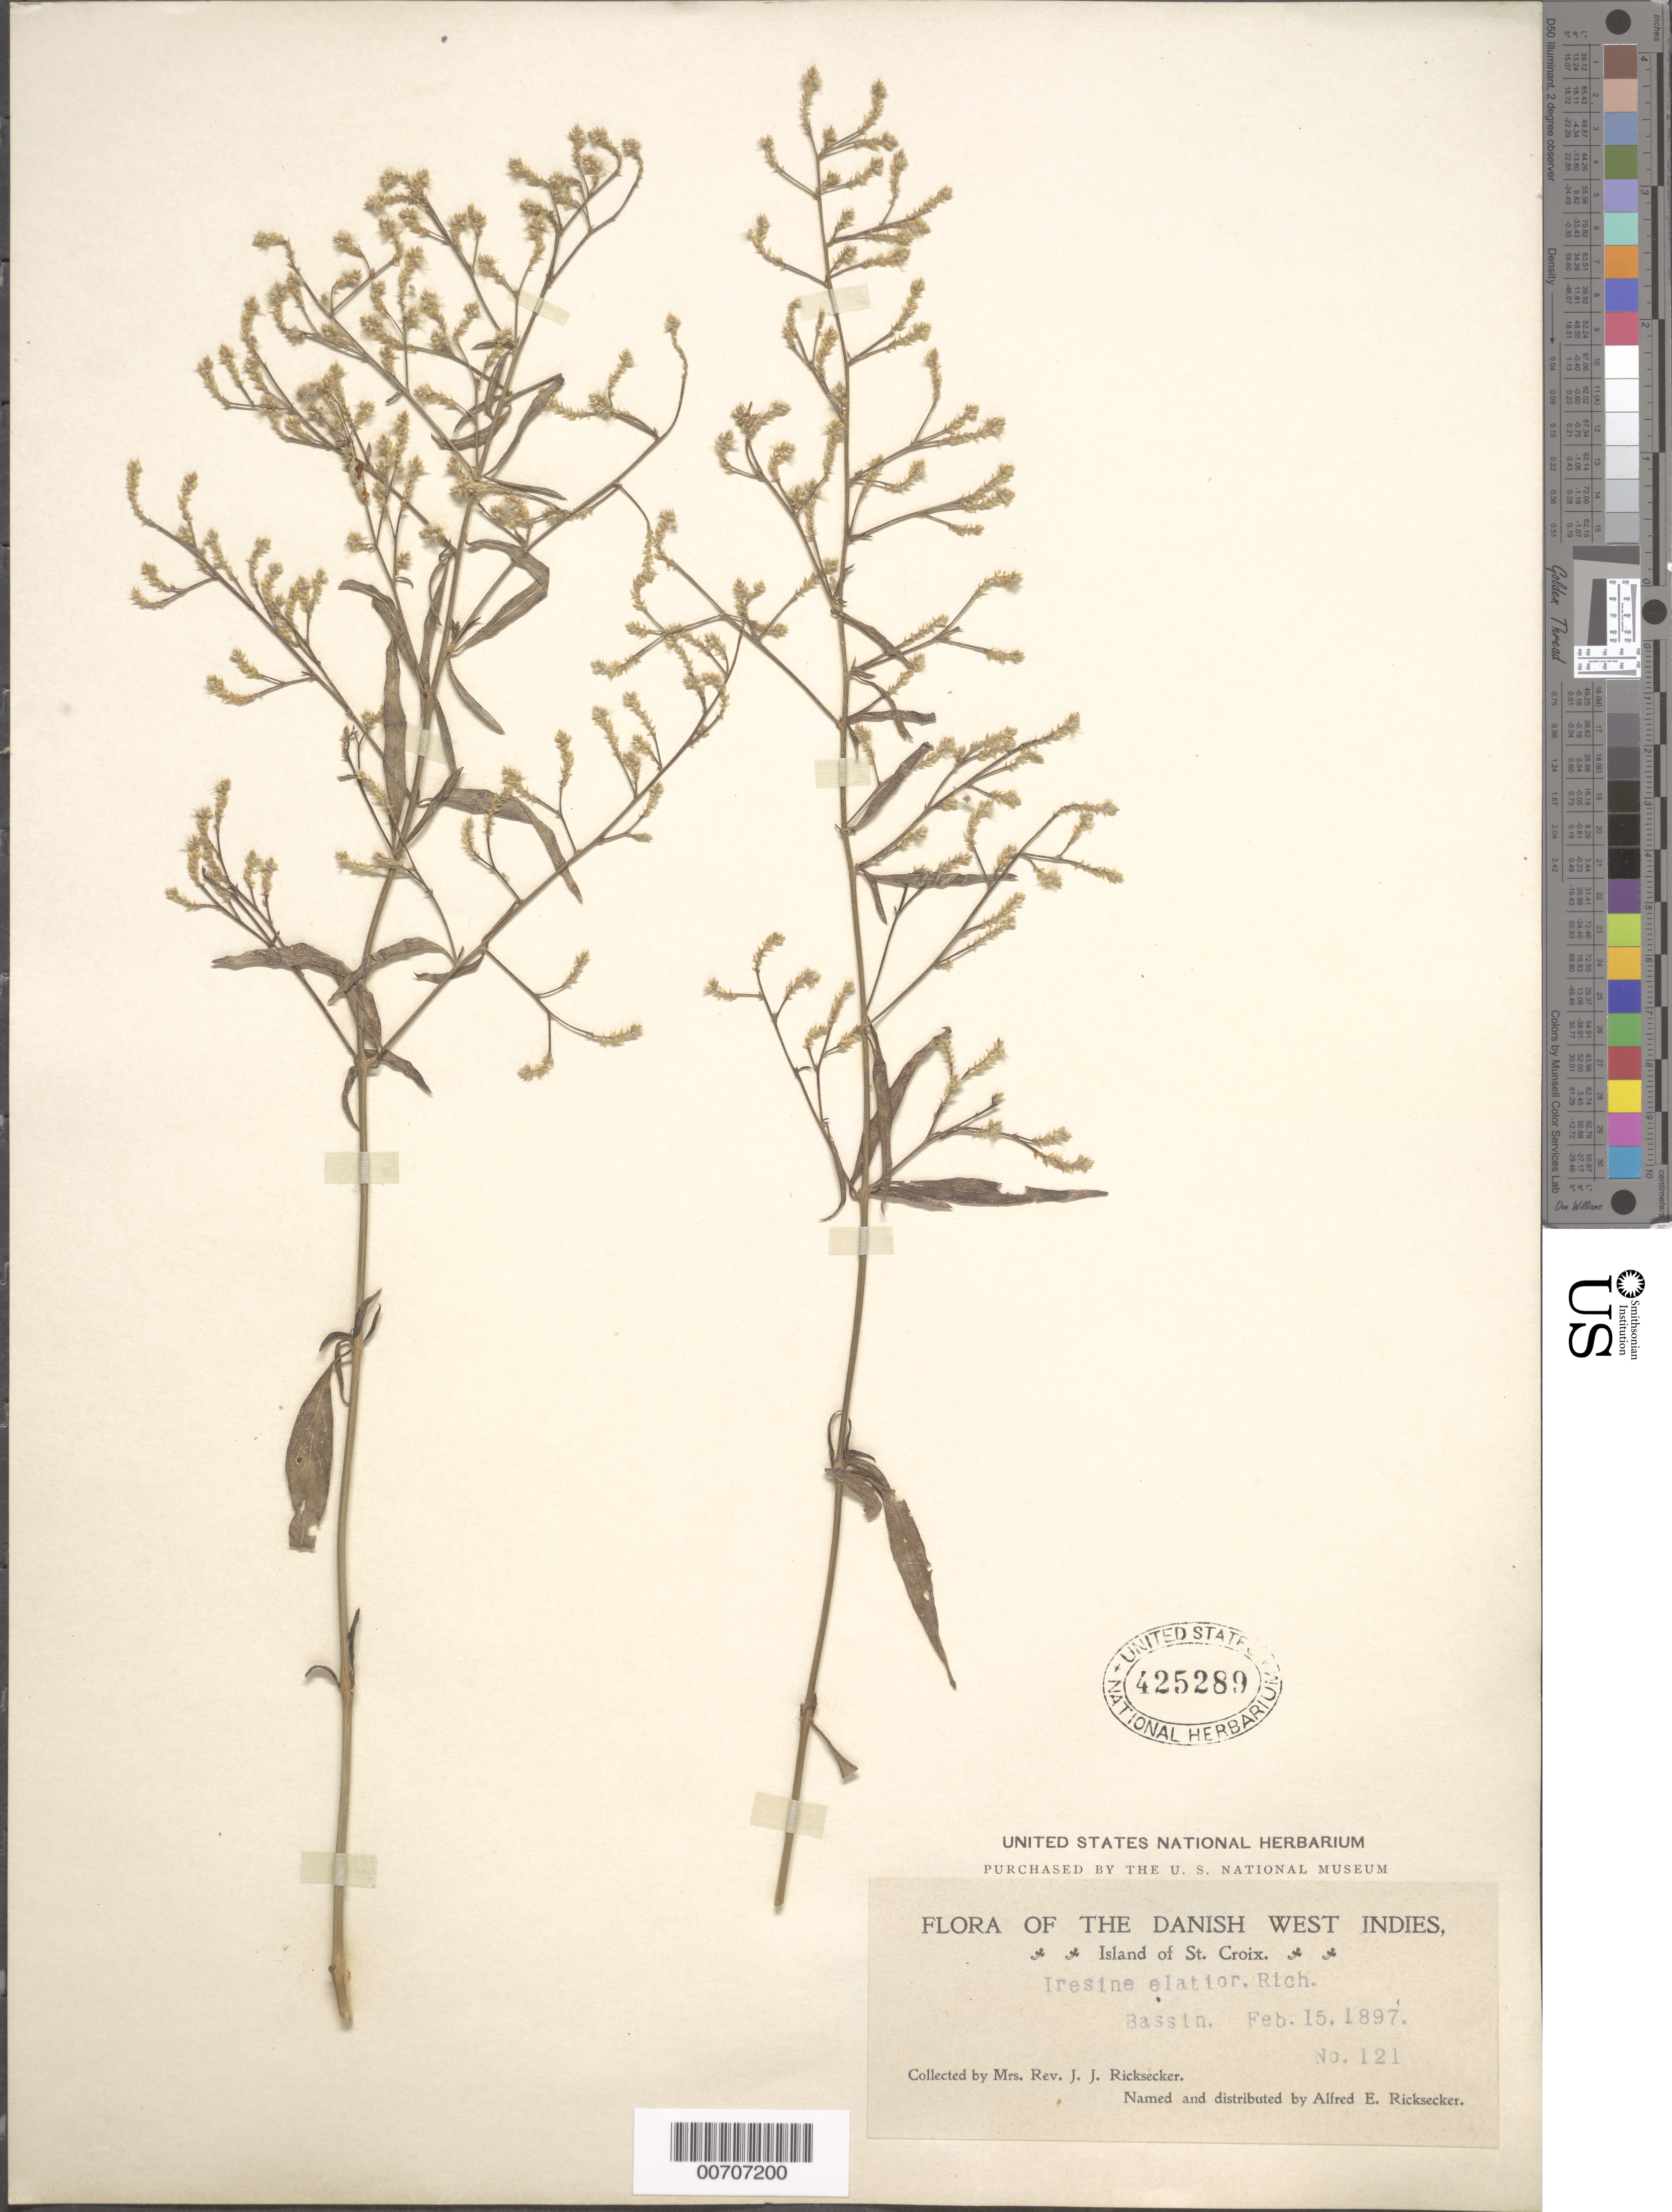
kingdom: Plantae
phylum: Tracheophyta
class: Magnoliopsida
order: Caryophyllales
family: Amaranthaceae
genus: Iresine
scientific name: Iresine elatior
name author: Rich. ex Willd.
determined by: Ricksecker, A. E.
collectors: Mrs. J. J. Ricksecker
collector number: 121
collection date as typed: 15 Feb 1897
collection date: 1897-02-15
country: U.S. Virgin Islands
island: St. Croix Island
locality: Bassin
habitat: Bassin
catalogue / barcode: US 425289